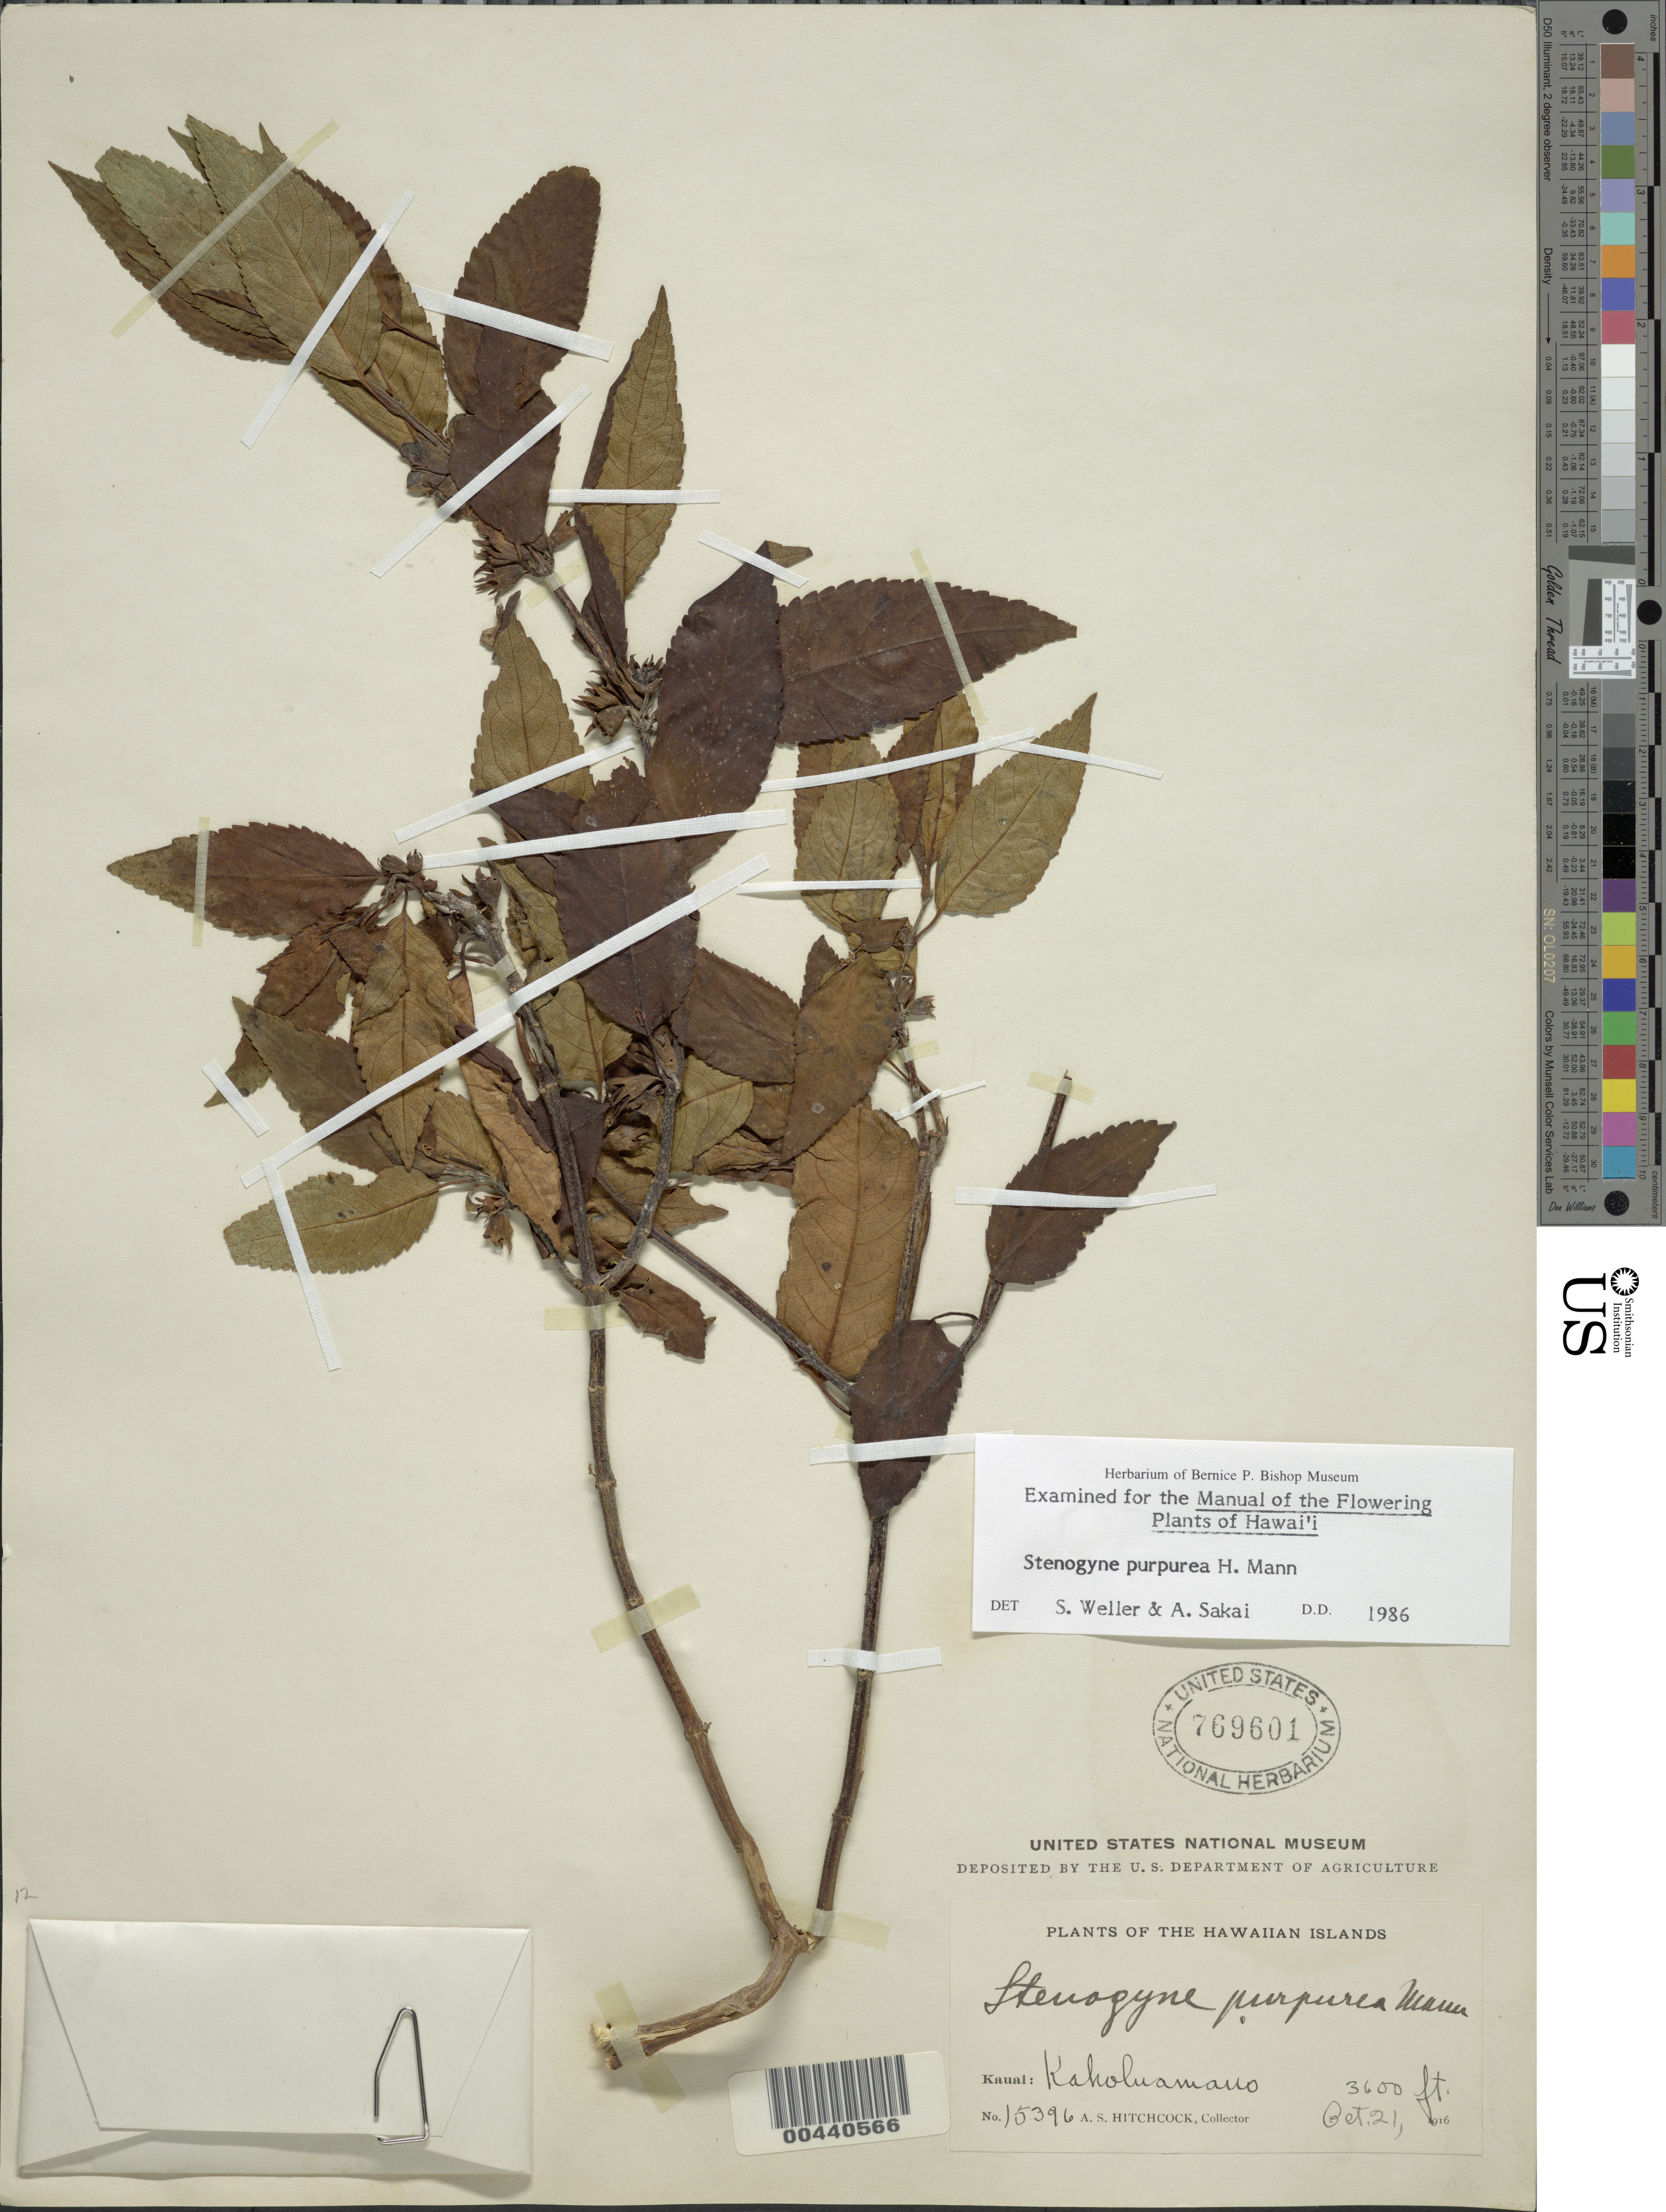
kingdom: Plantae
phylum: Tracheophyta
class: Magnoliopsida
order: Lamiales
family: Lamiaceae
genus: Stenogyne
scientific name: Stenogyne purpurea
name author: H. Mann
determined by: Weller, Stephen G., (UNITED STATES)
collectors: A. S. Hitchcock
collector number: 15396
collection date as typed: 21 Oct 1916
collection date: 1916-10-21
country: United States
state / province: Hawaii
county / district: Kauai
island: Kaua'i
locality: Kaholuamano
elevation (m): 1097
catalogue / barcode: US 769601